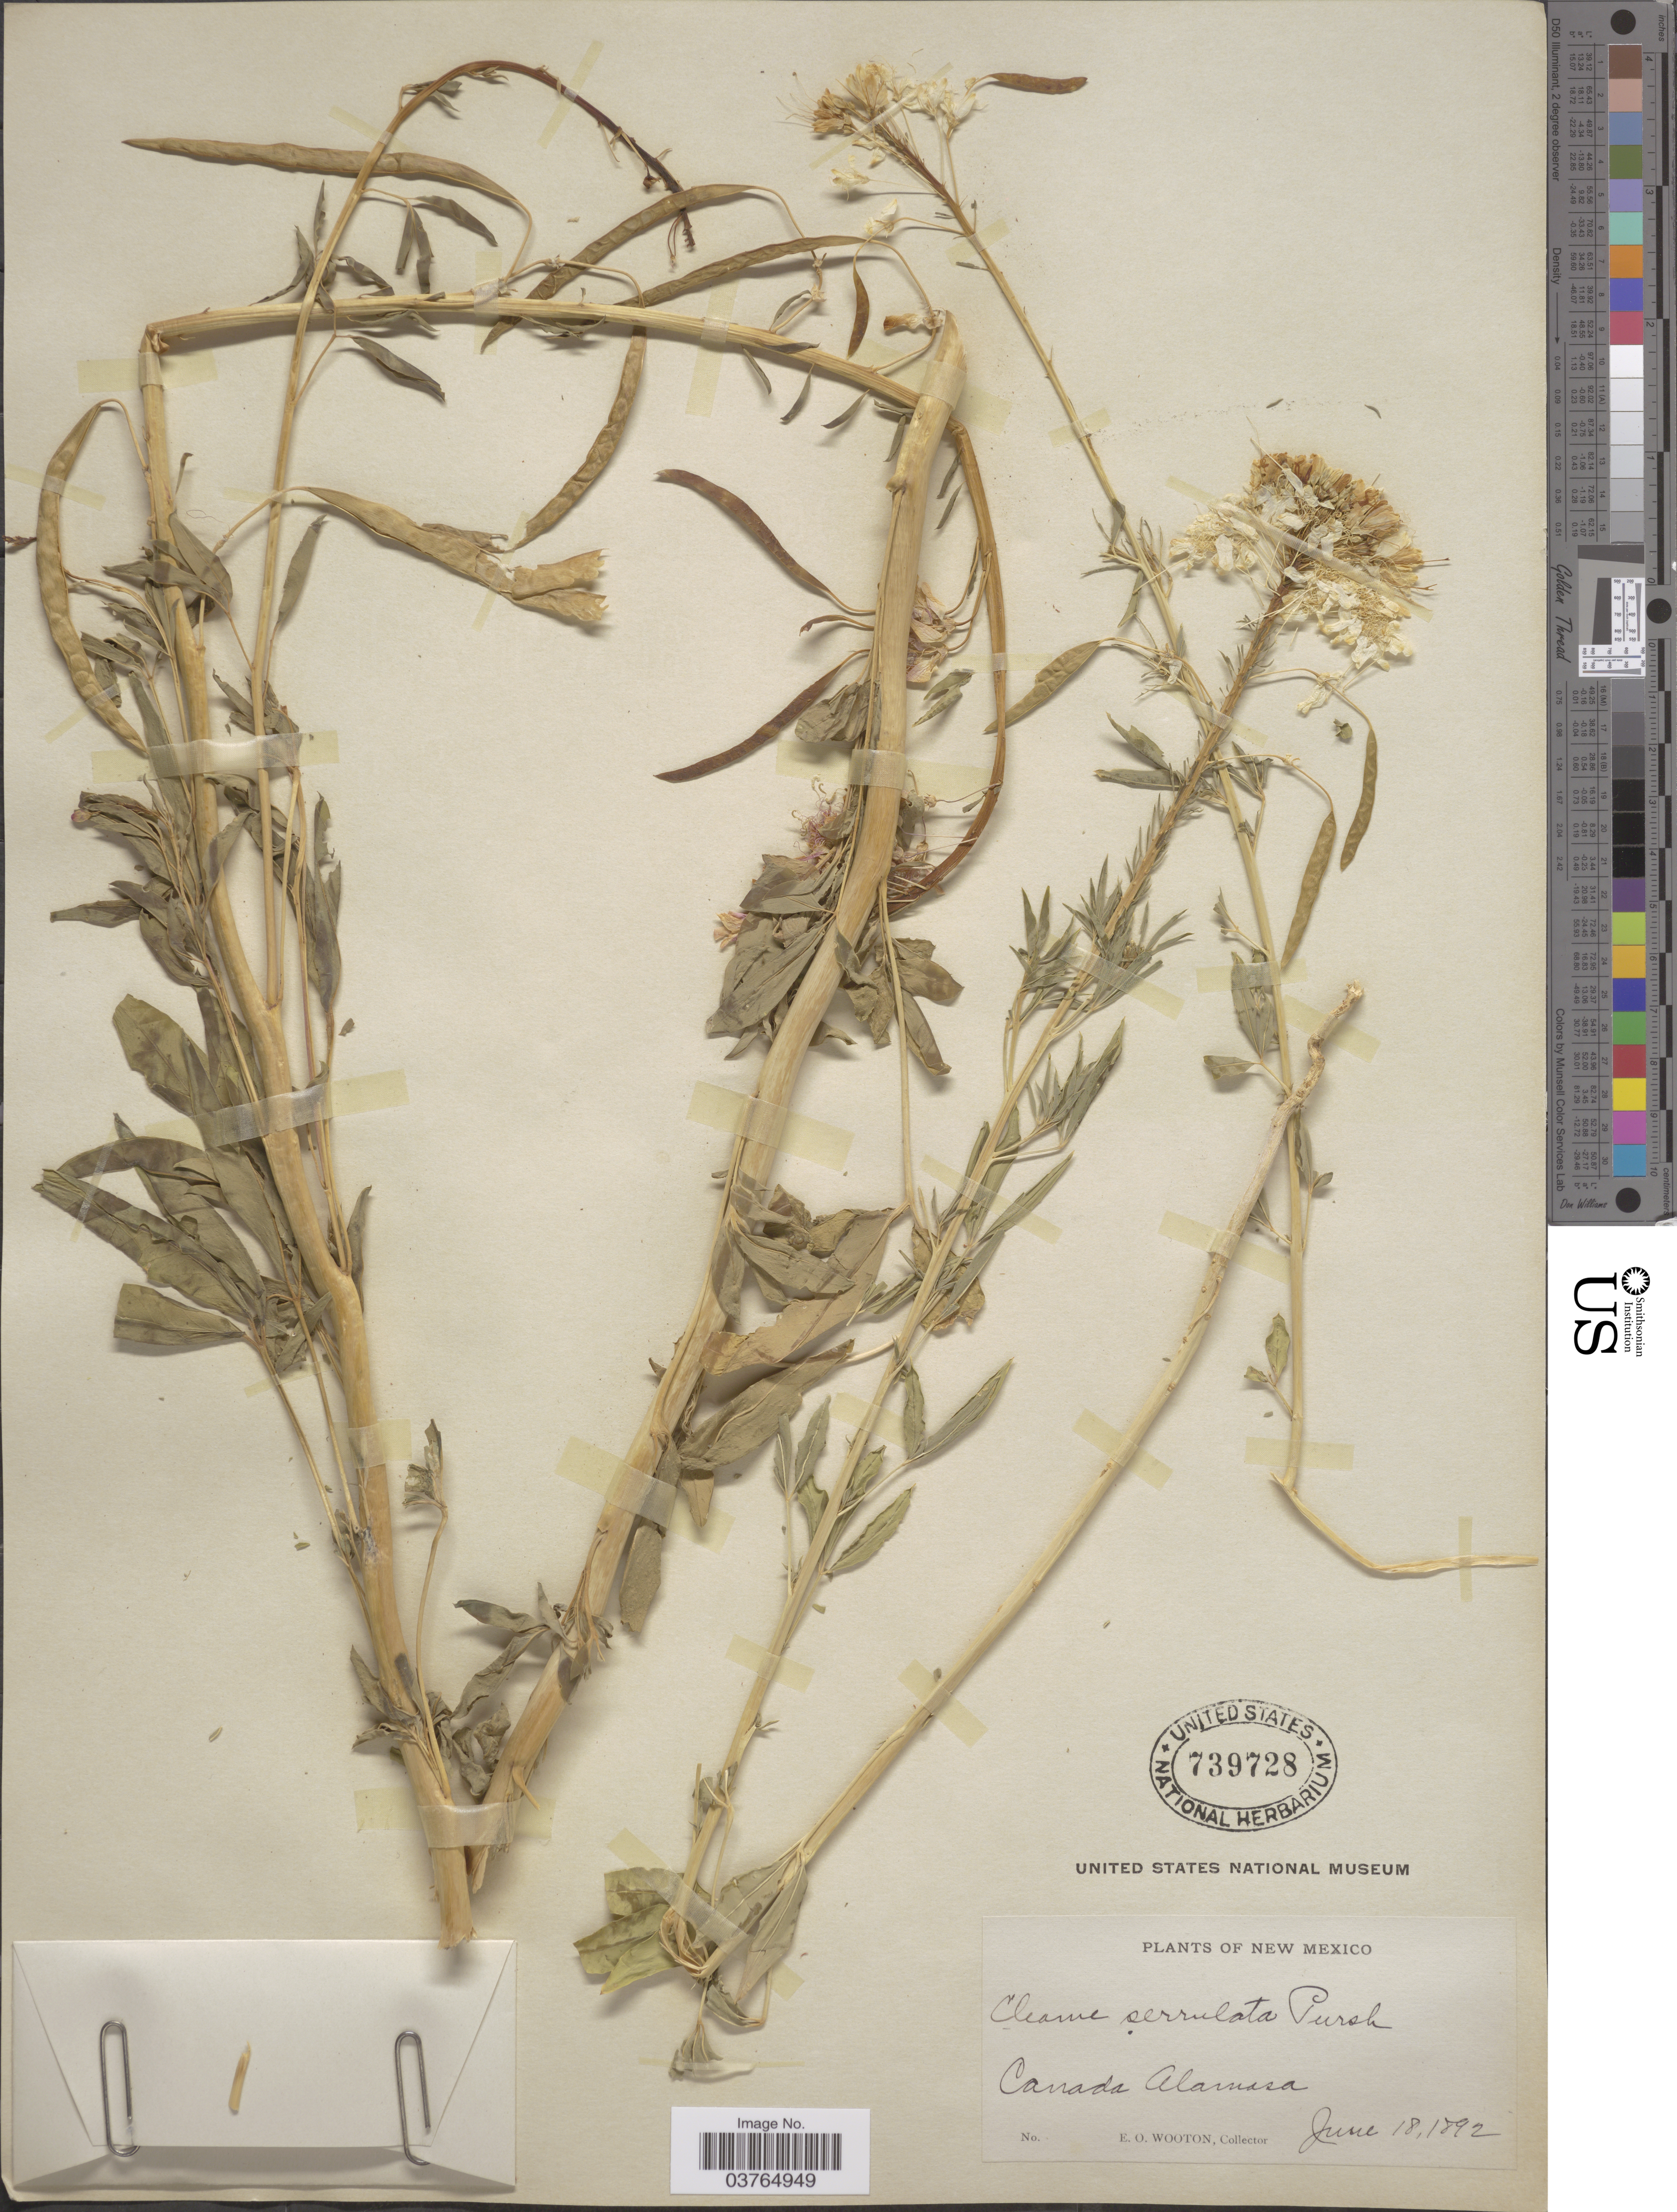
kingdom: Plantae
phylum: Tracheophyta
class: Magnoliopsida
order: Brassicales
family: Cleomaceae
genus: Cleomella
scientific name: Cleomella serrulata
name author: (Pursh) Roalson & J.C. Hall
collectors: E. O. Wooton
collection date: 1892-06-18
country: United States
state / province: New Mexico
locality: Canada Alamasa.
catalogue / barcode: US 739728